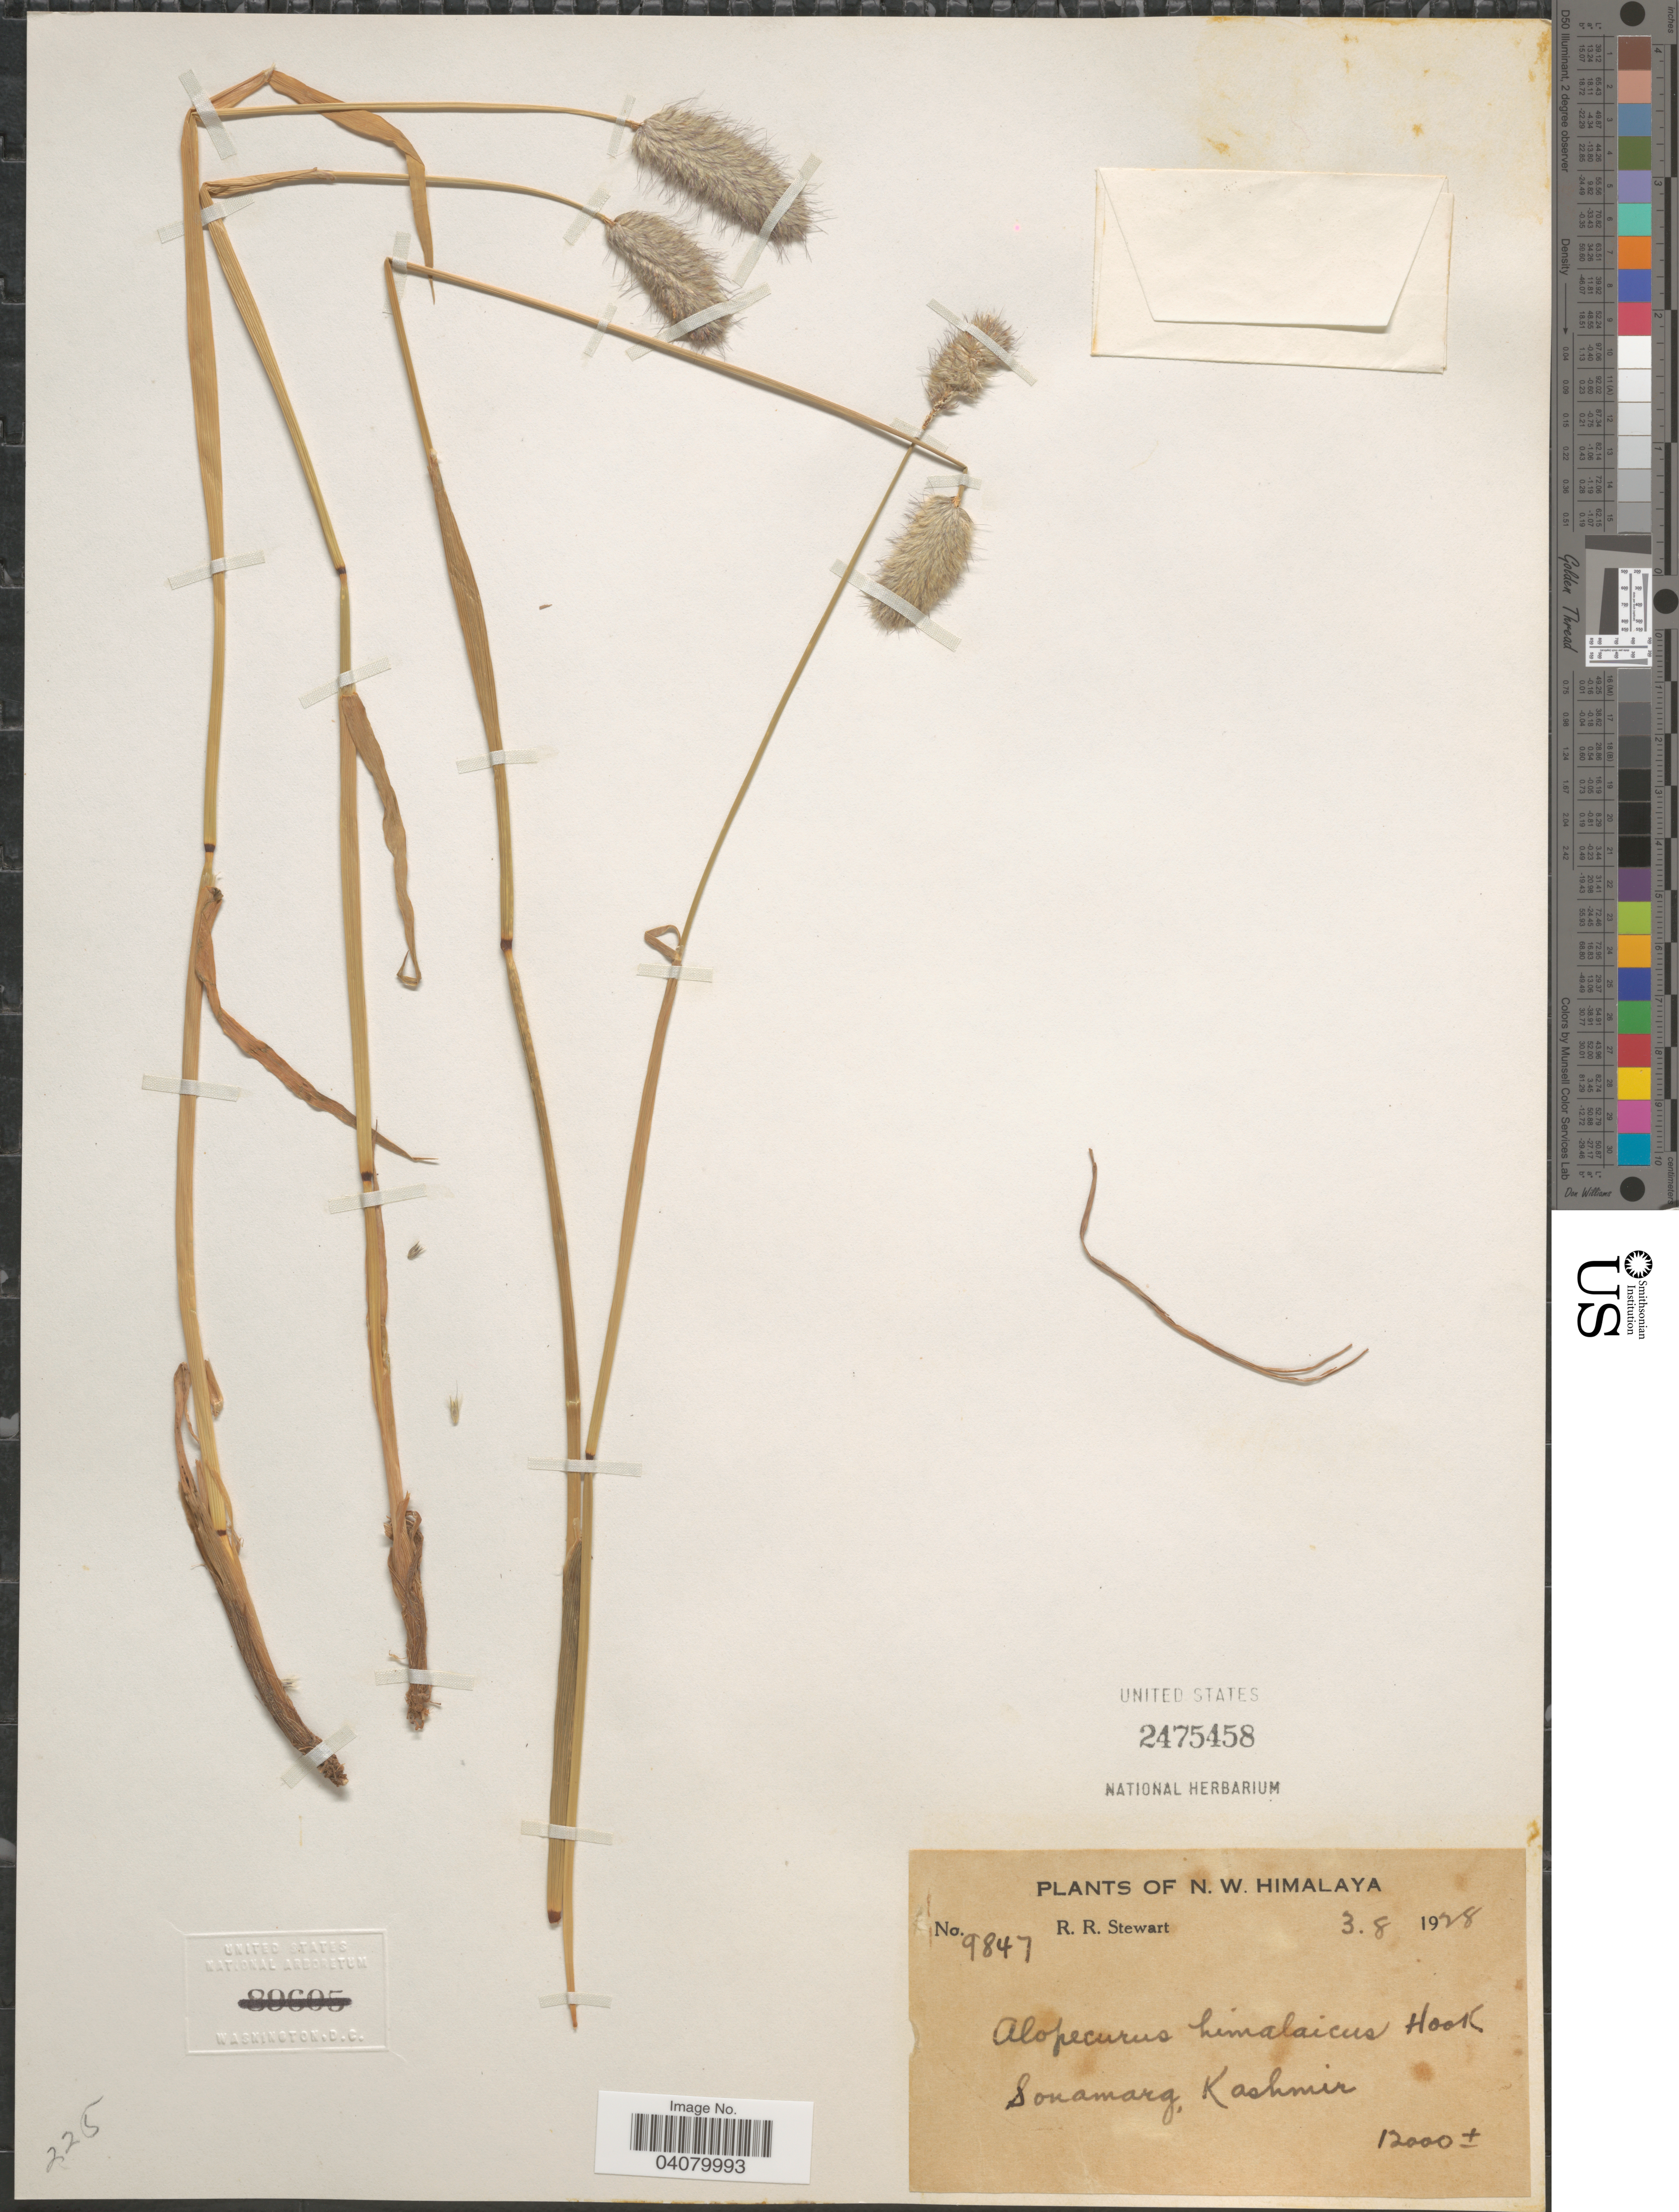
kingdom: Plantae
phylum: Tracheophyta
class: Liliopsida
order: Poales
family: Poaceae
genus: Alopecurus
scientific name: Alopecurus himalaicus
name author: Hook. f.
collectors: R. Stewart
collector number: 9847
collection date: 1928-08-03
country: India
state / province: Jammu and Kashmir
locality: N. W. Himalaya. Sonamarg, Kashmir.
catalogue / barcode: US 2475458